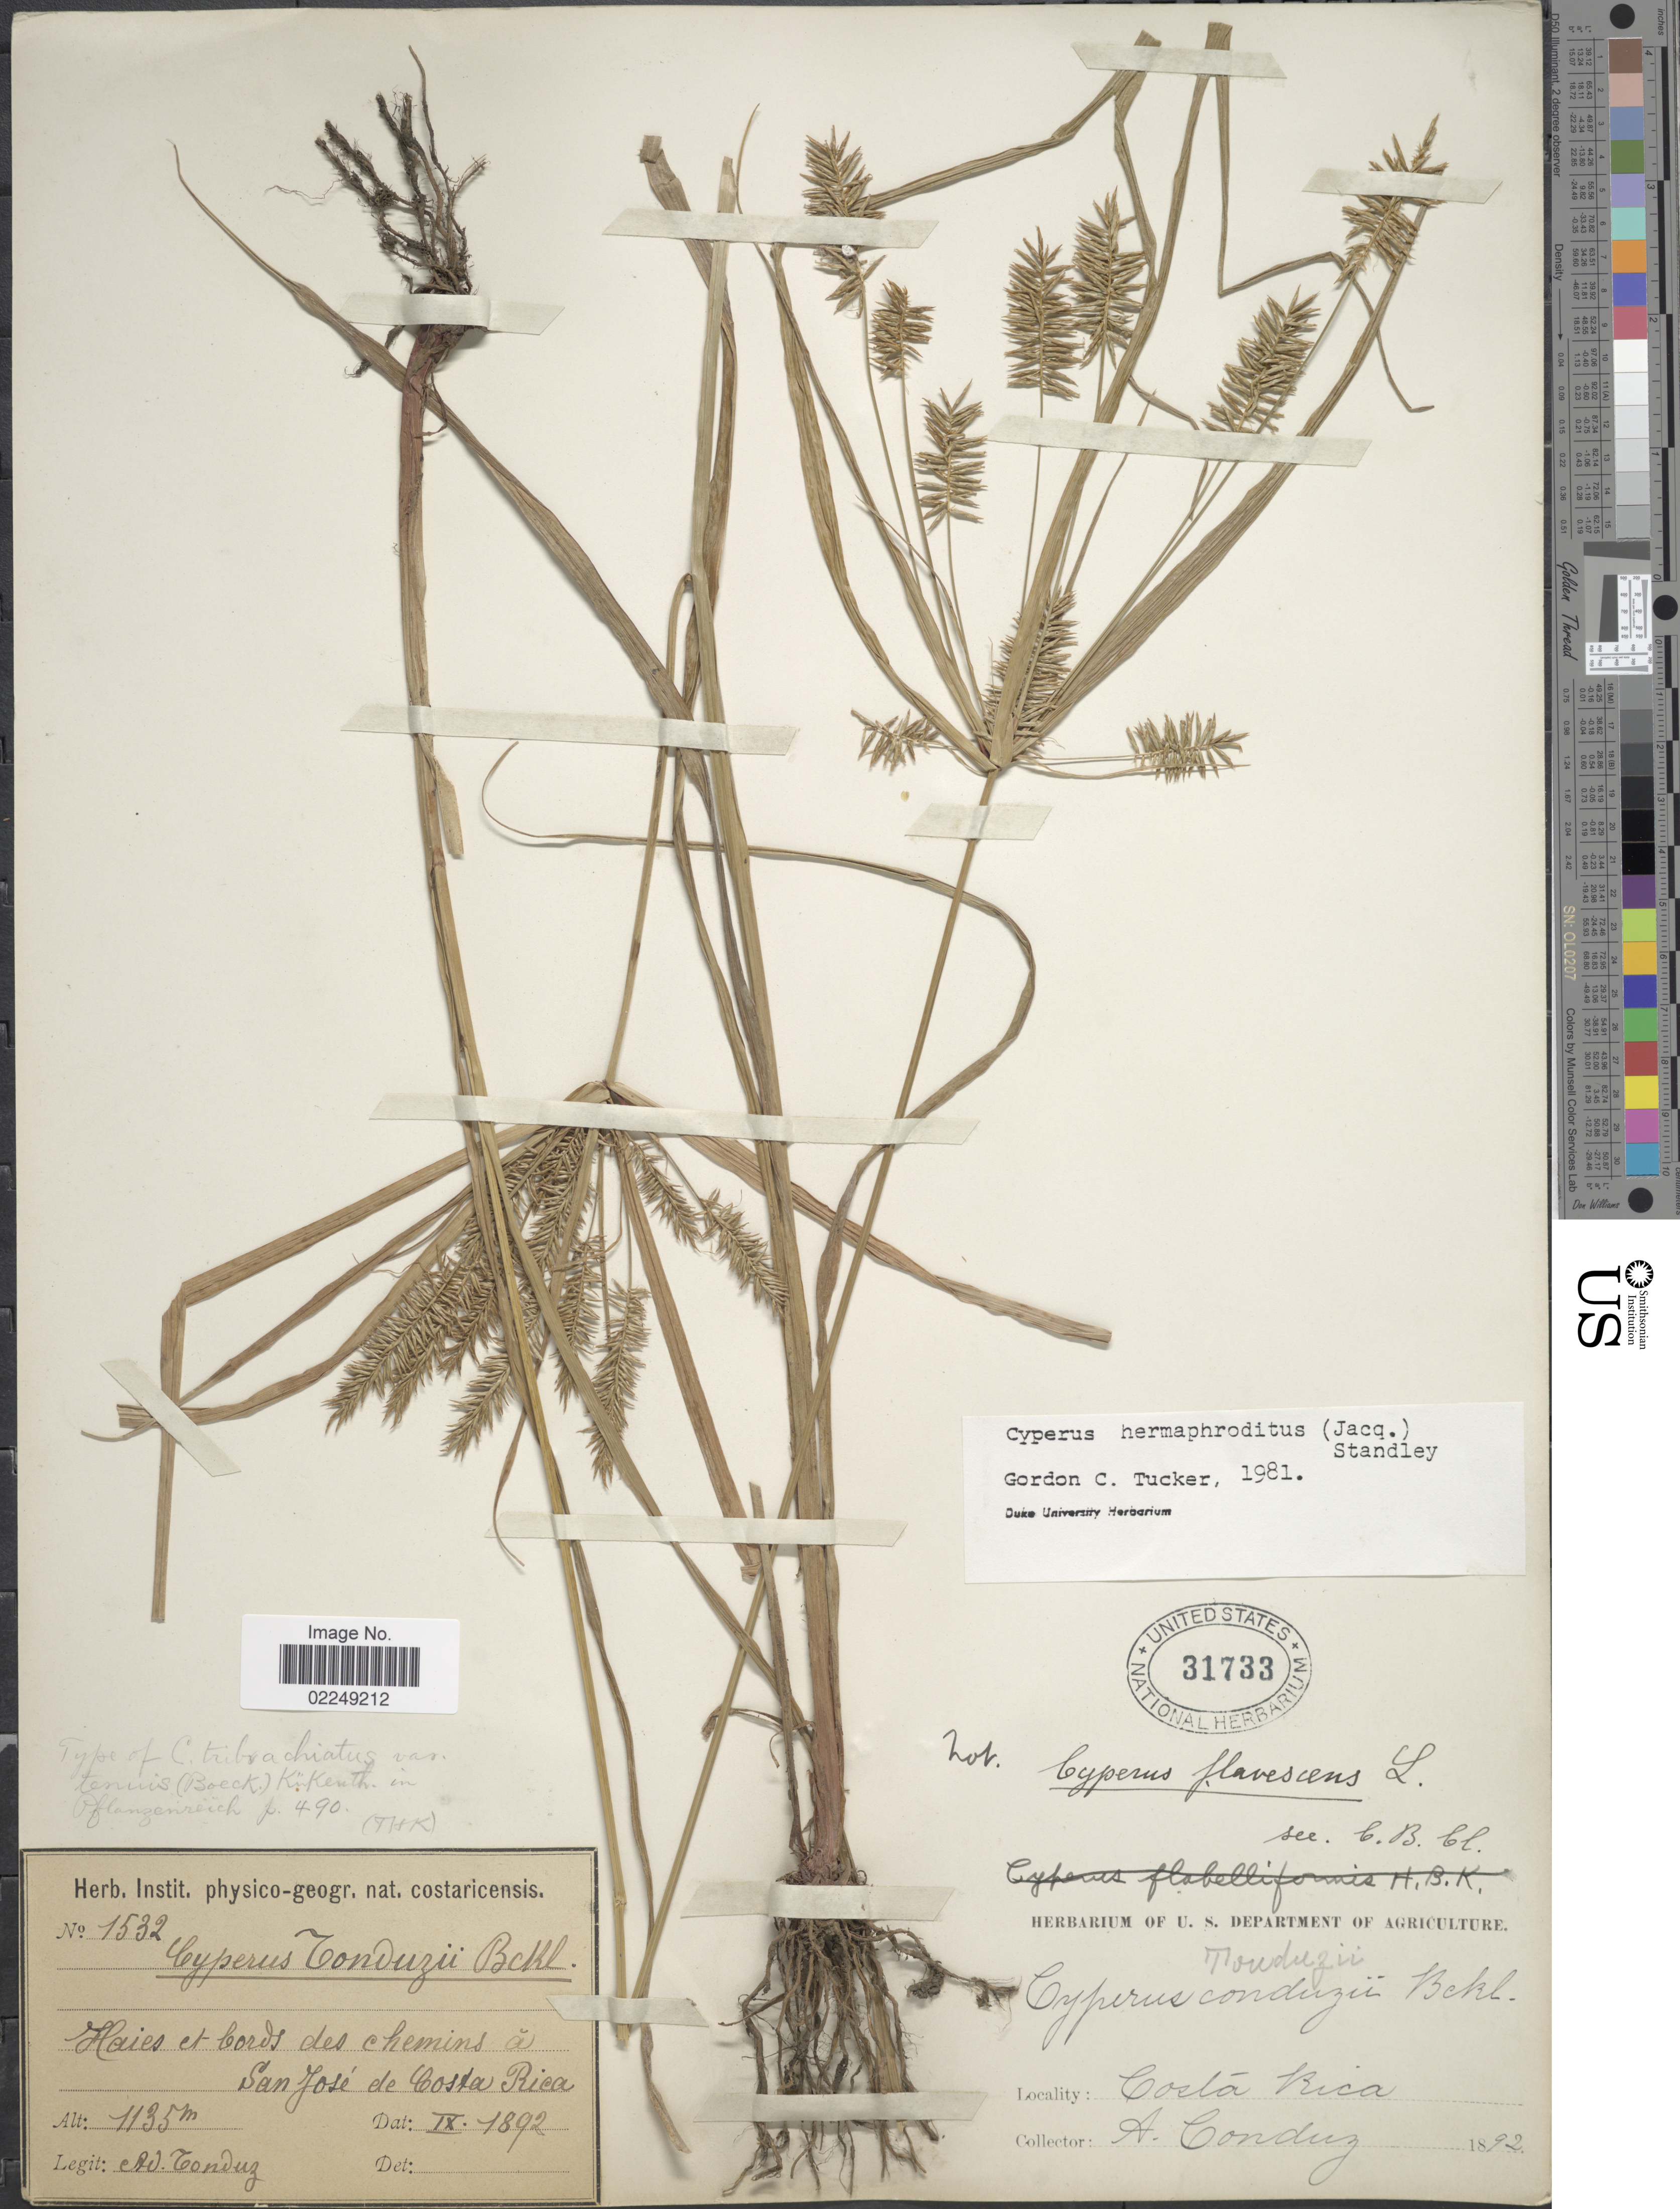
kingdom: Plantae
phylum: Tracheophyta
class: Liliopsida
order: Poales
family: Cyperaceae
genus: Cyperus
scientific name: Cyperus hermaphroditus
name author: (Jacq.) Standl.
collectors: A. Tonduz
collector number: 1532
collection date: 1892-11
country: Costa Rica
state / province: San José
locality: Haies et bords des chemins a San Jose de Costa Rica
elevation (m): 1135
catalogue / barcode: US 31733